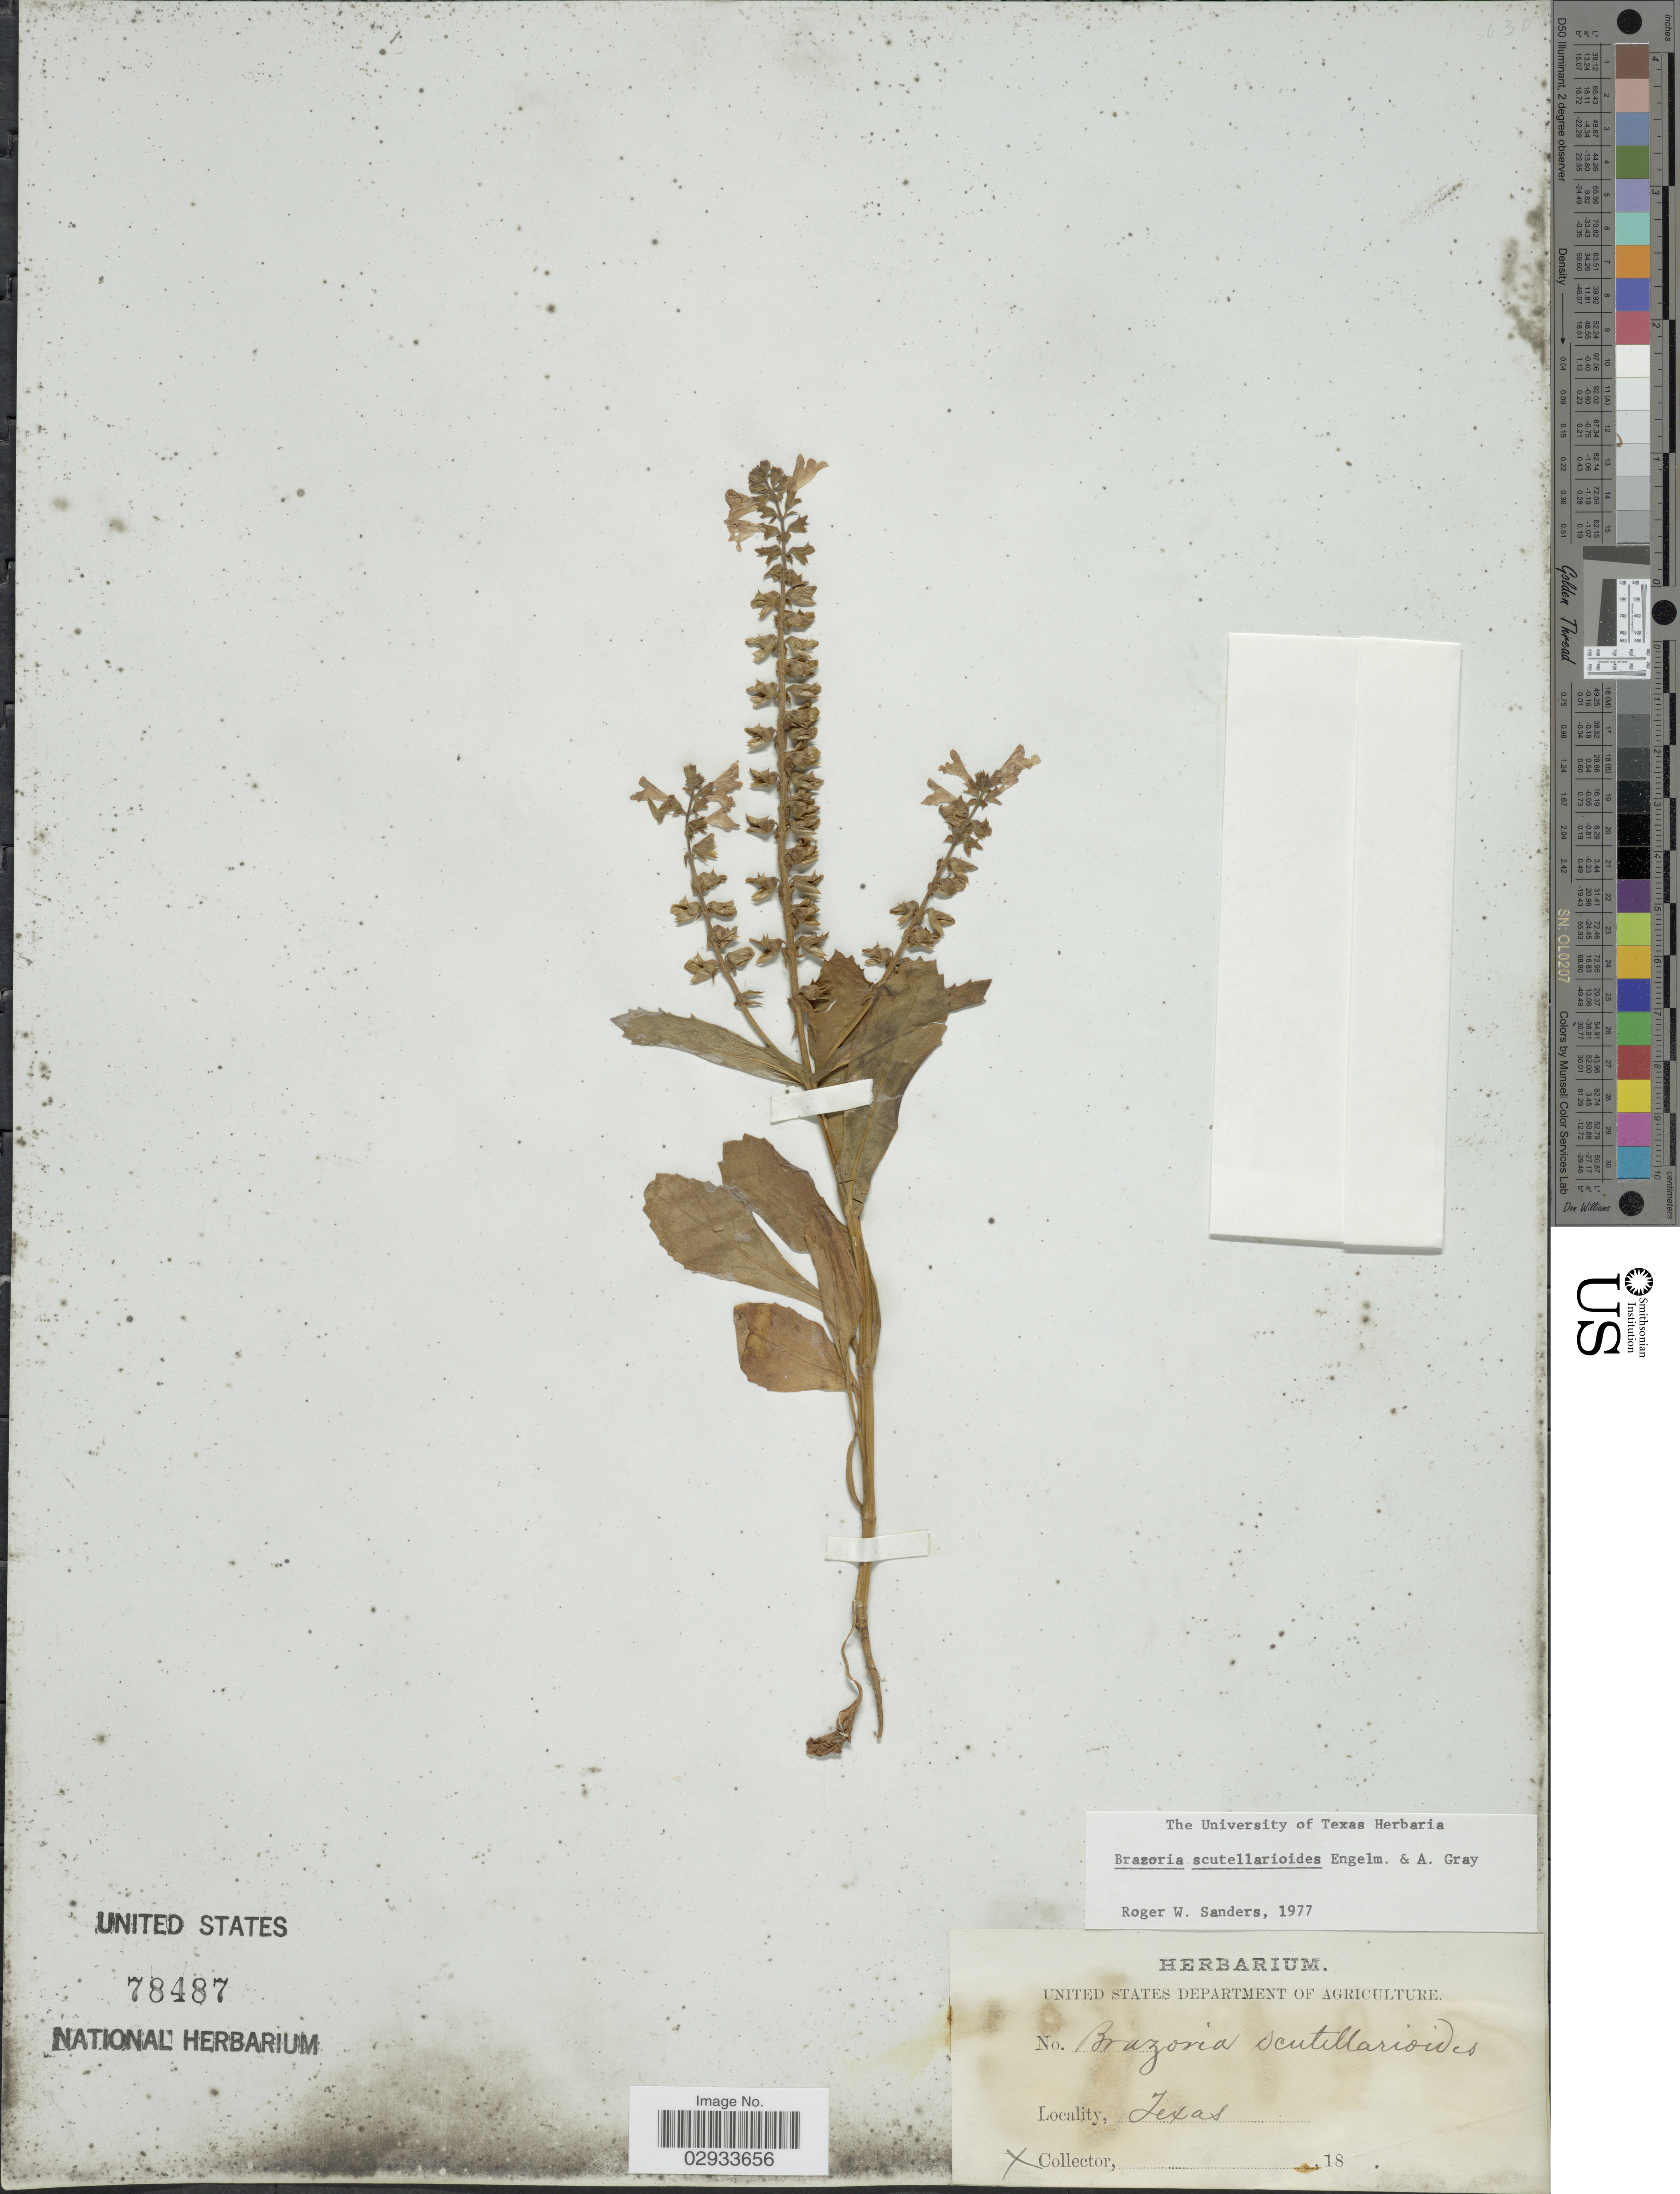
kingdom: Plantae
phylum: Tracheophyta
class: Magnoliopsida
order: Lamiales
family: Lamiaceae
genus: Brazoria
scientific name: Brazoria scutellarioides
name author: Engelm. & A. Gray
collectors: Facchini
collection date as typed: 18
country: United States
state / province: Texas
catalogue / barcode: US 78487